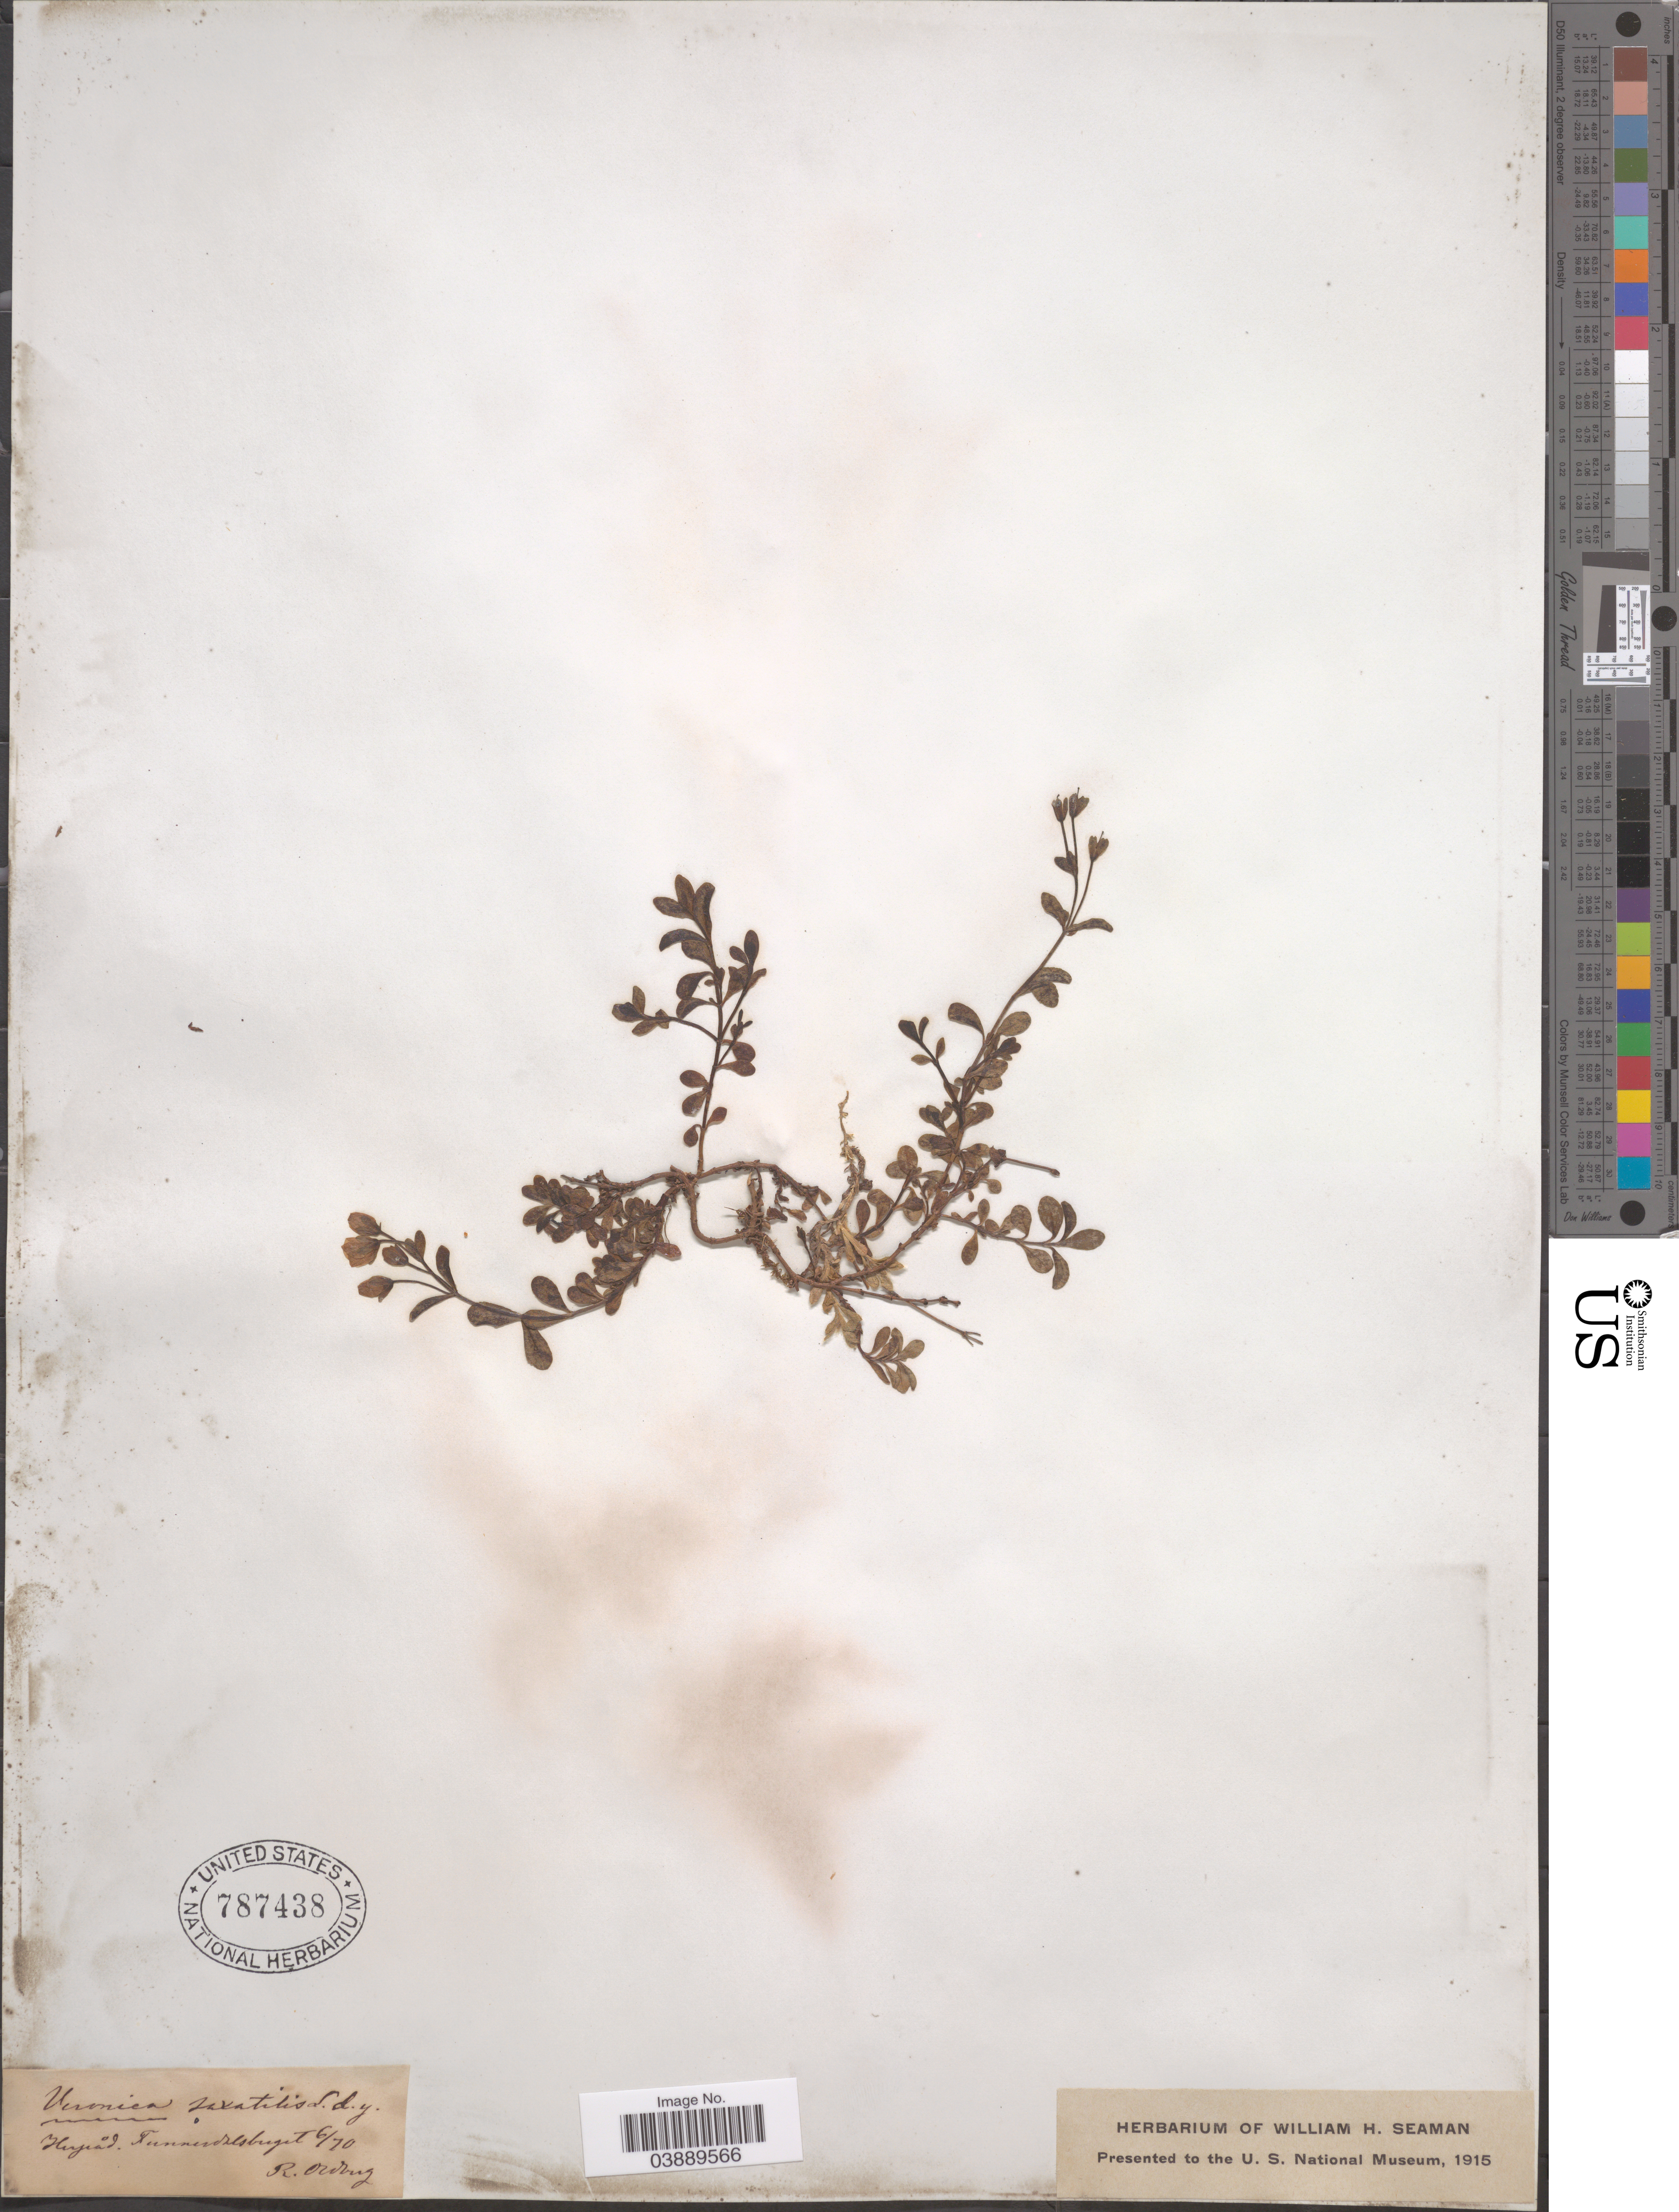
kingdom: Plantae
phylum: Tracheophyta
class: Magnoliopsida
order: Lamiales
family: Plantaginaceae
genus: Veronica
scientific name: Veronica saxatilis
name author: Scop.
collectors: R. Oldberg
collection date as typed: Transcribed d/m/y: /6/70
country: Sweden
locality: Herjed. Funnersdalberget [interpreted].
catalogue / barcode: US 787438